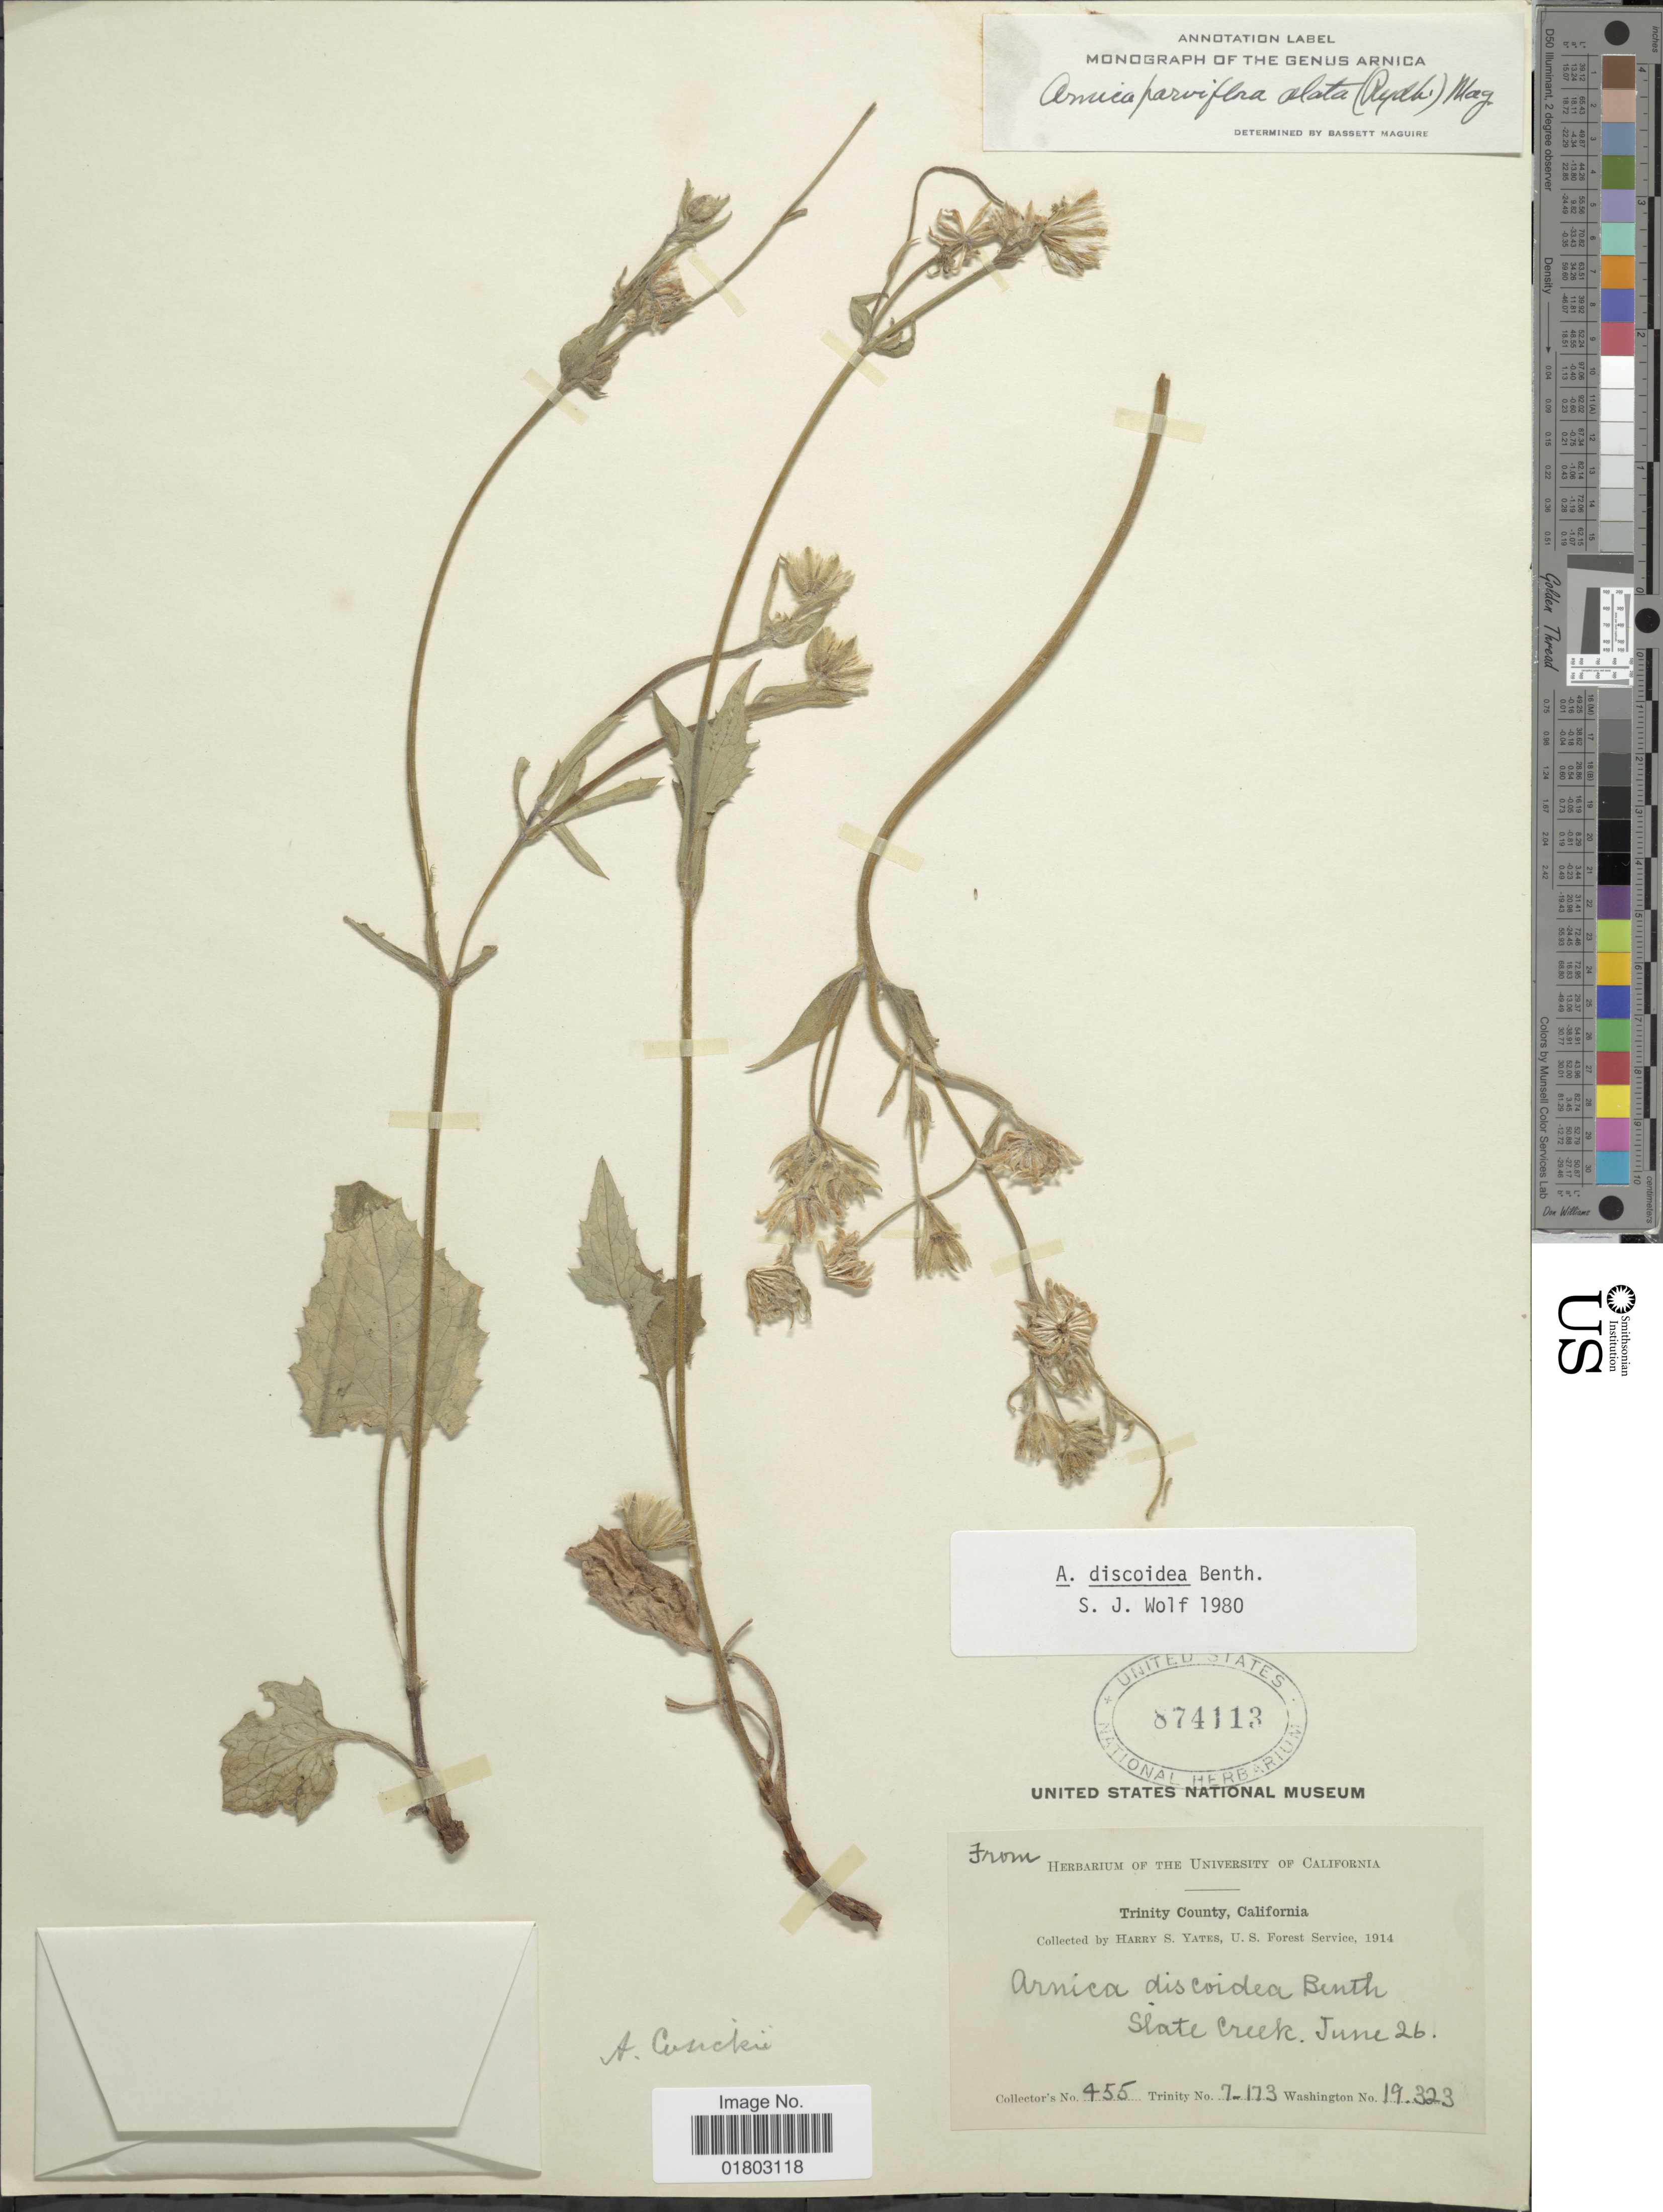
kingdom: Plantae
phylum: Tracheophyta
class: Magnoliopsida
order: Asterales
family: Asteraceae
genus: Arnica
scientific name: Arnica discoidea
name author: Benth.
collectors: H. S. Yates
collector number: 455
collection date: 1914-06-26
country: United States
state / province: California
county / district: Trinity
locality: Trinity County, Slate Creek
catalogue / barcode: US 874113